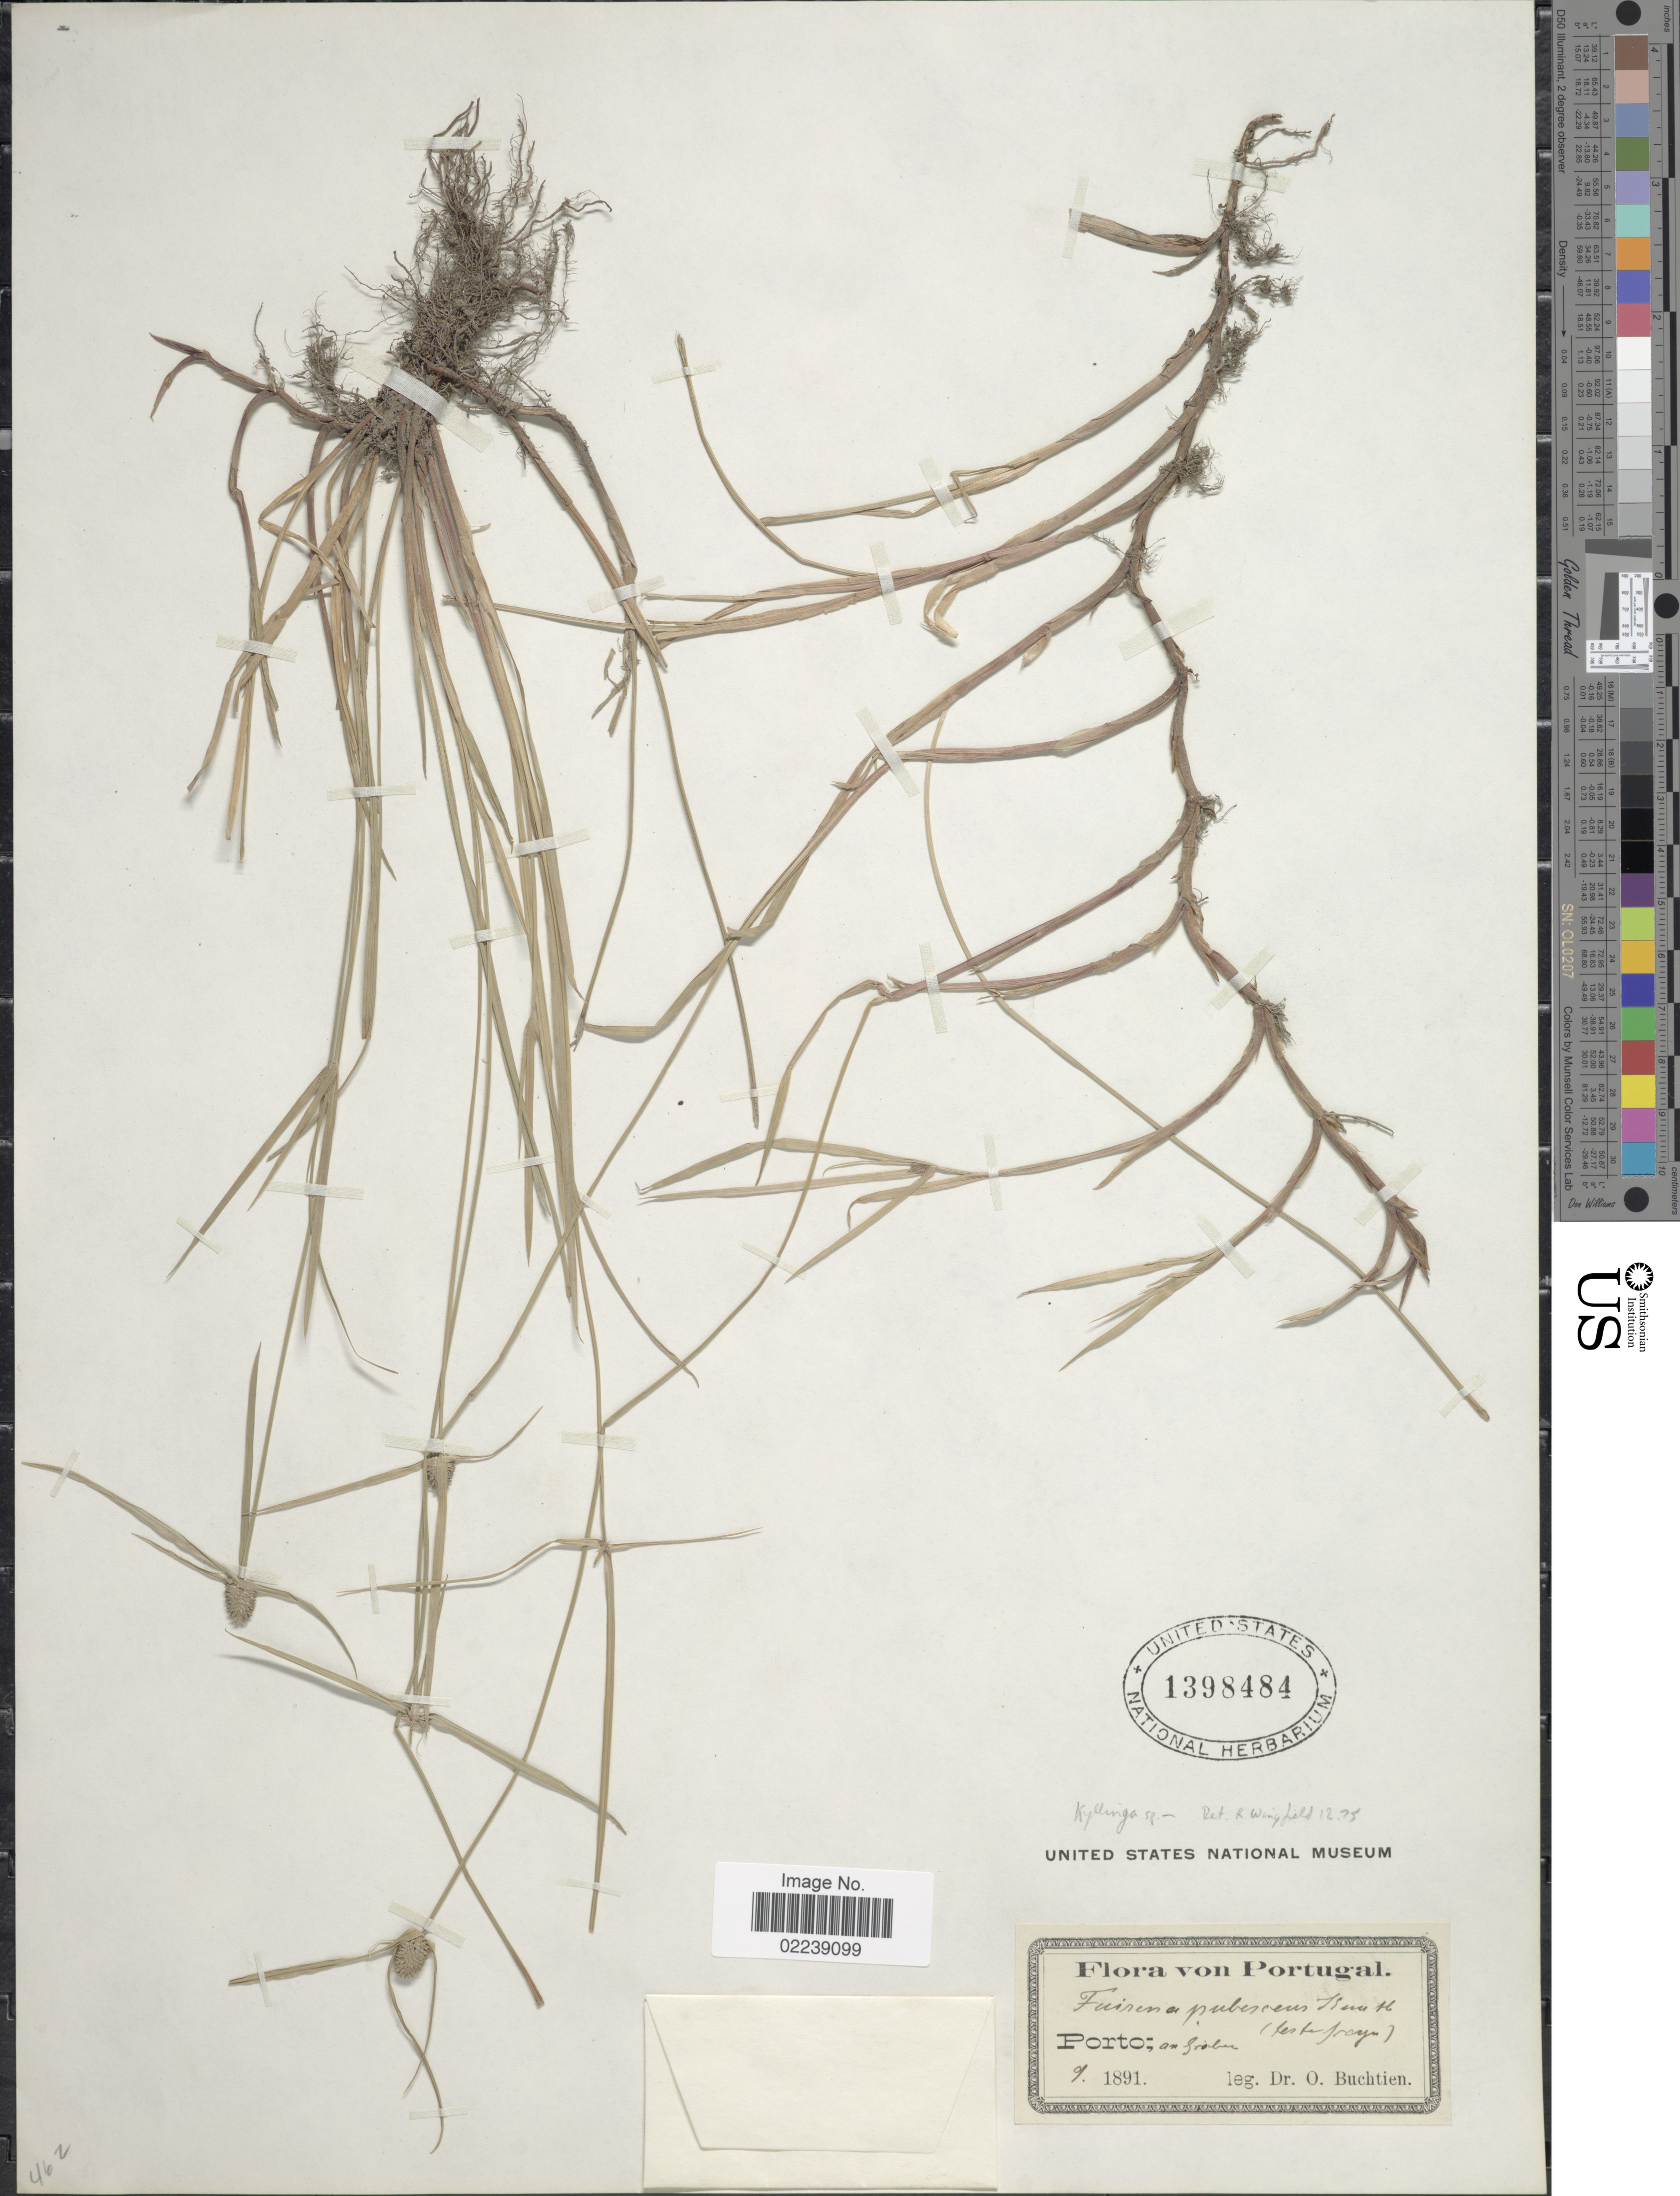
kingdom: Plantae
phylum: Tracheophyta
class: Liliopsida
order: Poales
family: Cyperaceae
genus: Cyperus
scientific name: Cyperus brevifolius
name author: (Rottb.) Hassk.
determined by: Strong, Mark T., (BOT), Smithsonian Institution - National Museum of Natural History (UNITED STATES)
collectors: O. Buchtien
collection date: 1891-09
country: Portugal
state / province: Porto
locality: Porto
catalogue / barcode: US 1398484